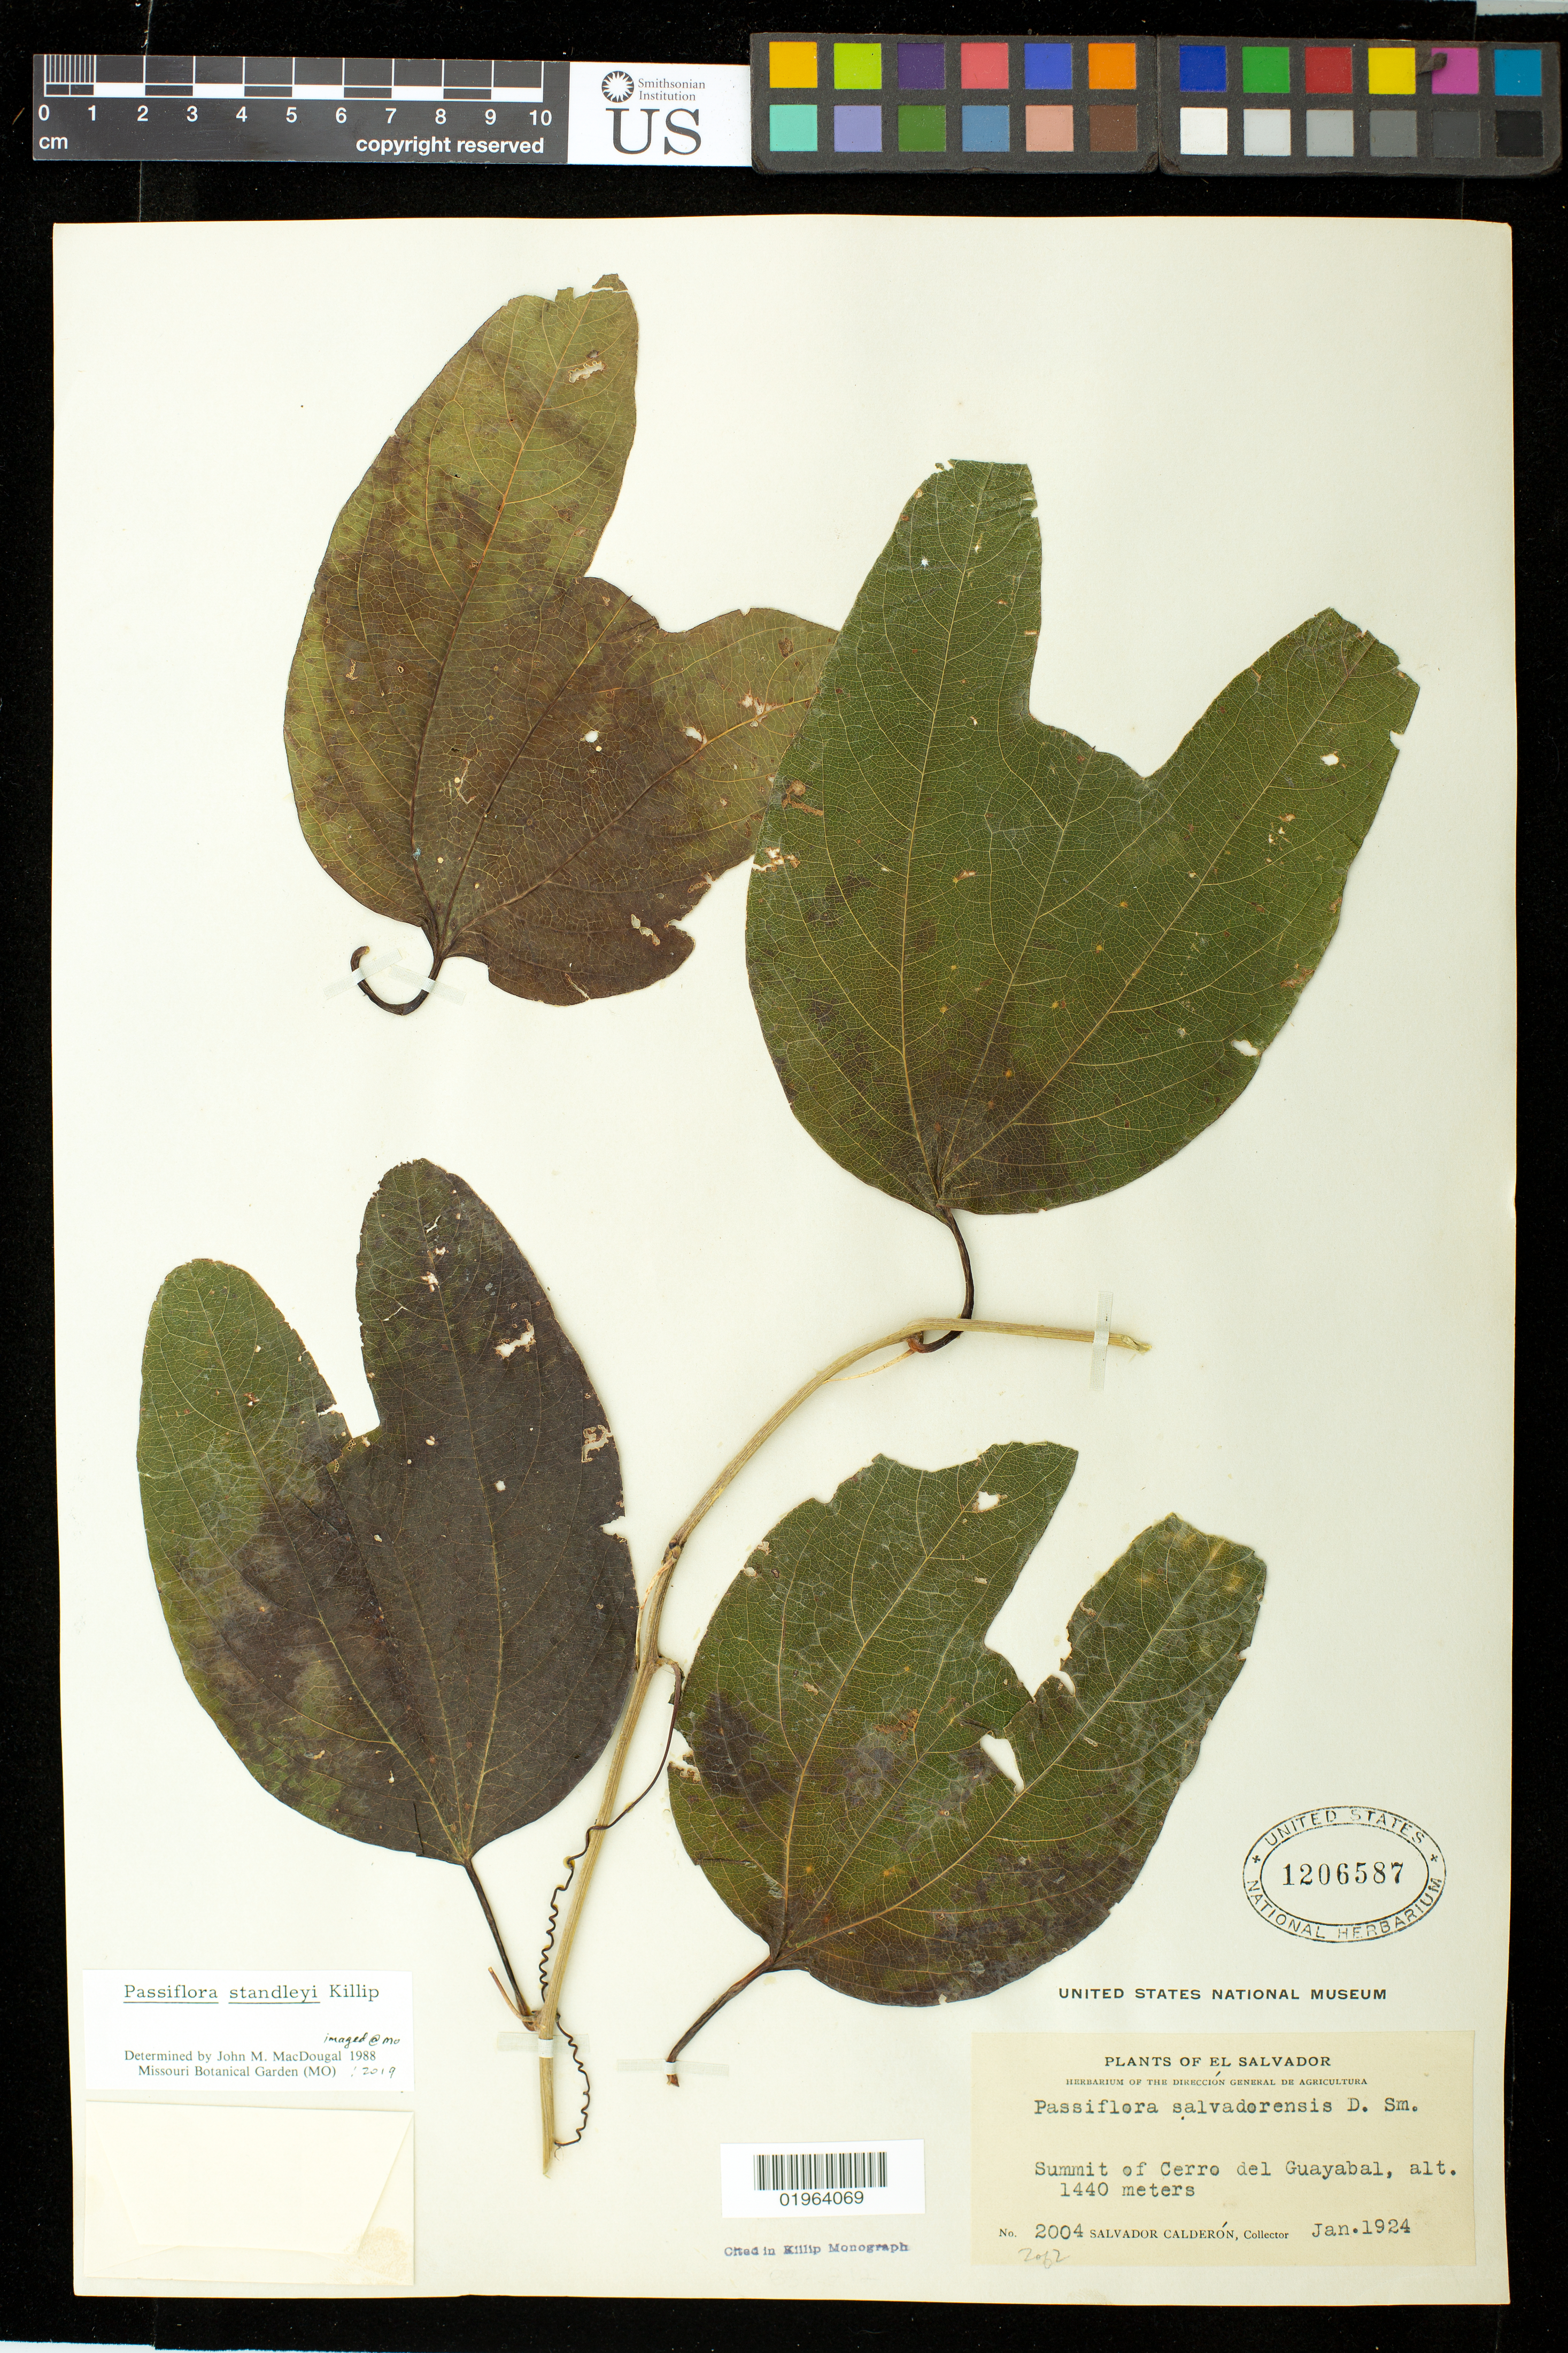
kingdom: Plantae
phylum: Tracheophyta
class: Magnoliopsida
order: Malpighiales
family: Passifloraceae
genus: Passiflora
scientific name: Passiflora standleyi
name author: Killip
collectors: S. Calderón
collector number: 2004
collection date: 1924-01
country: El Salvador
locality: Summit of Cerro del Guayabal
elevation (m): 1440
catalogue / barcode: US 1206587